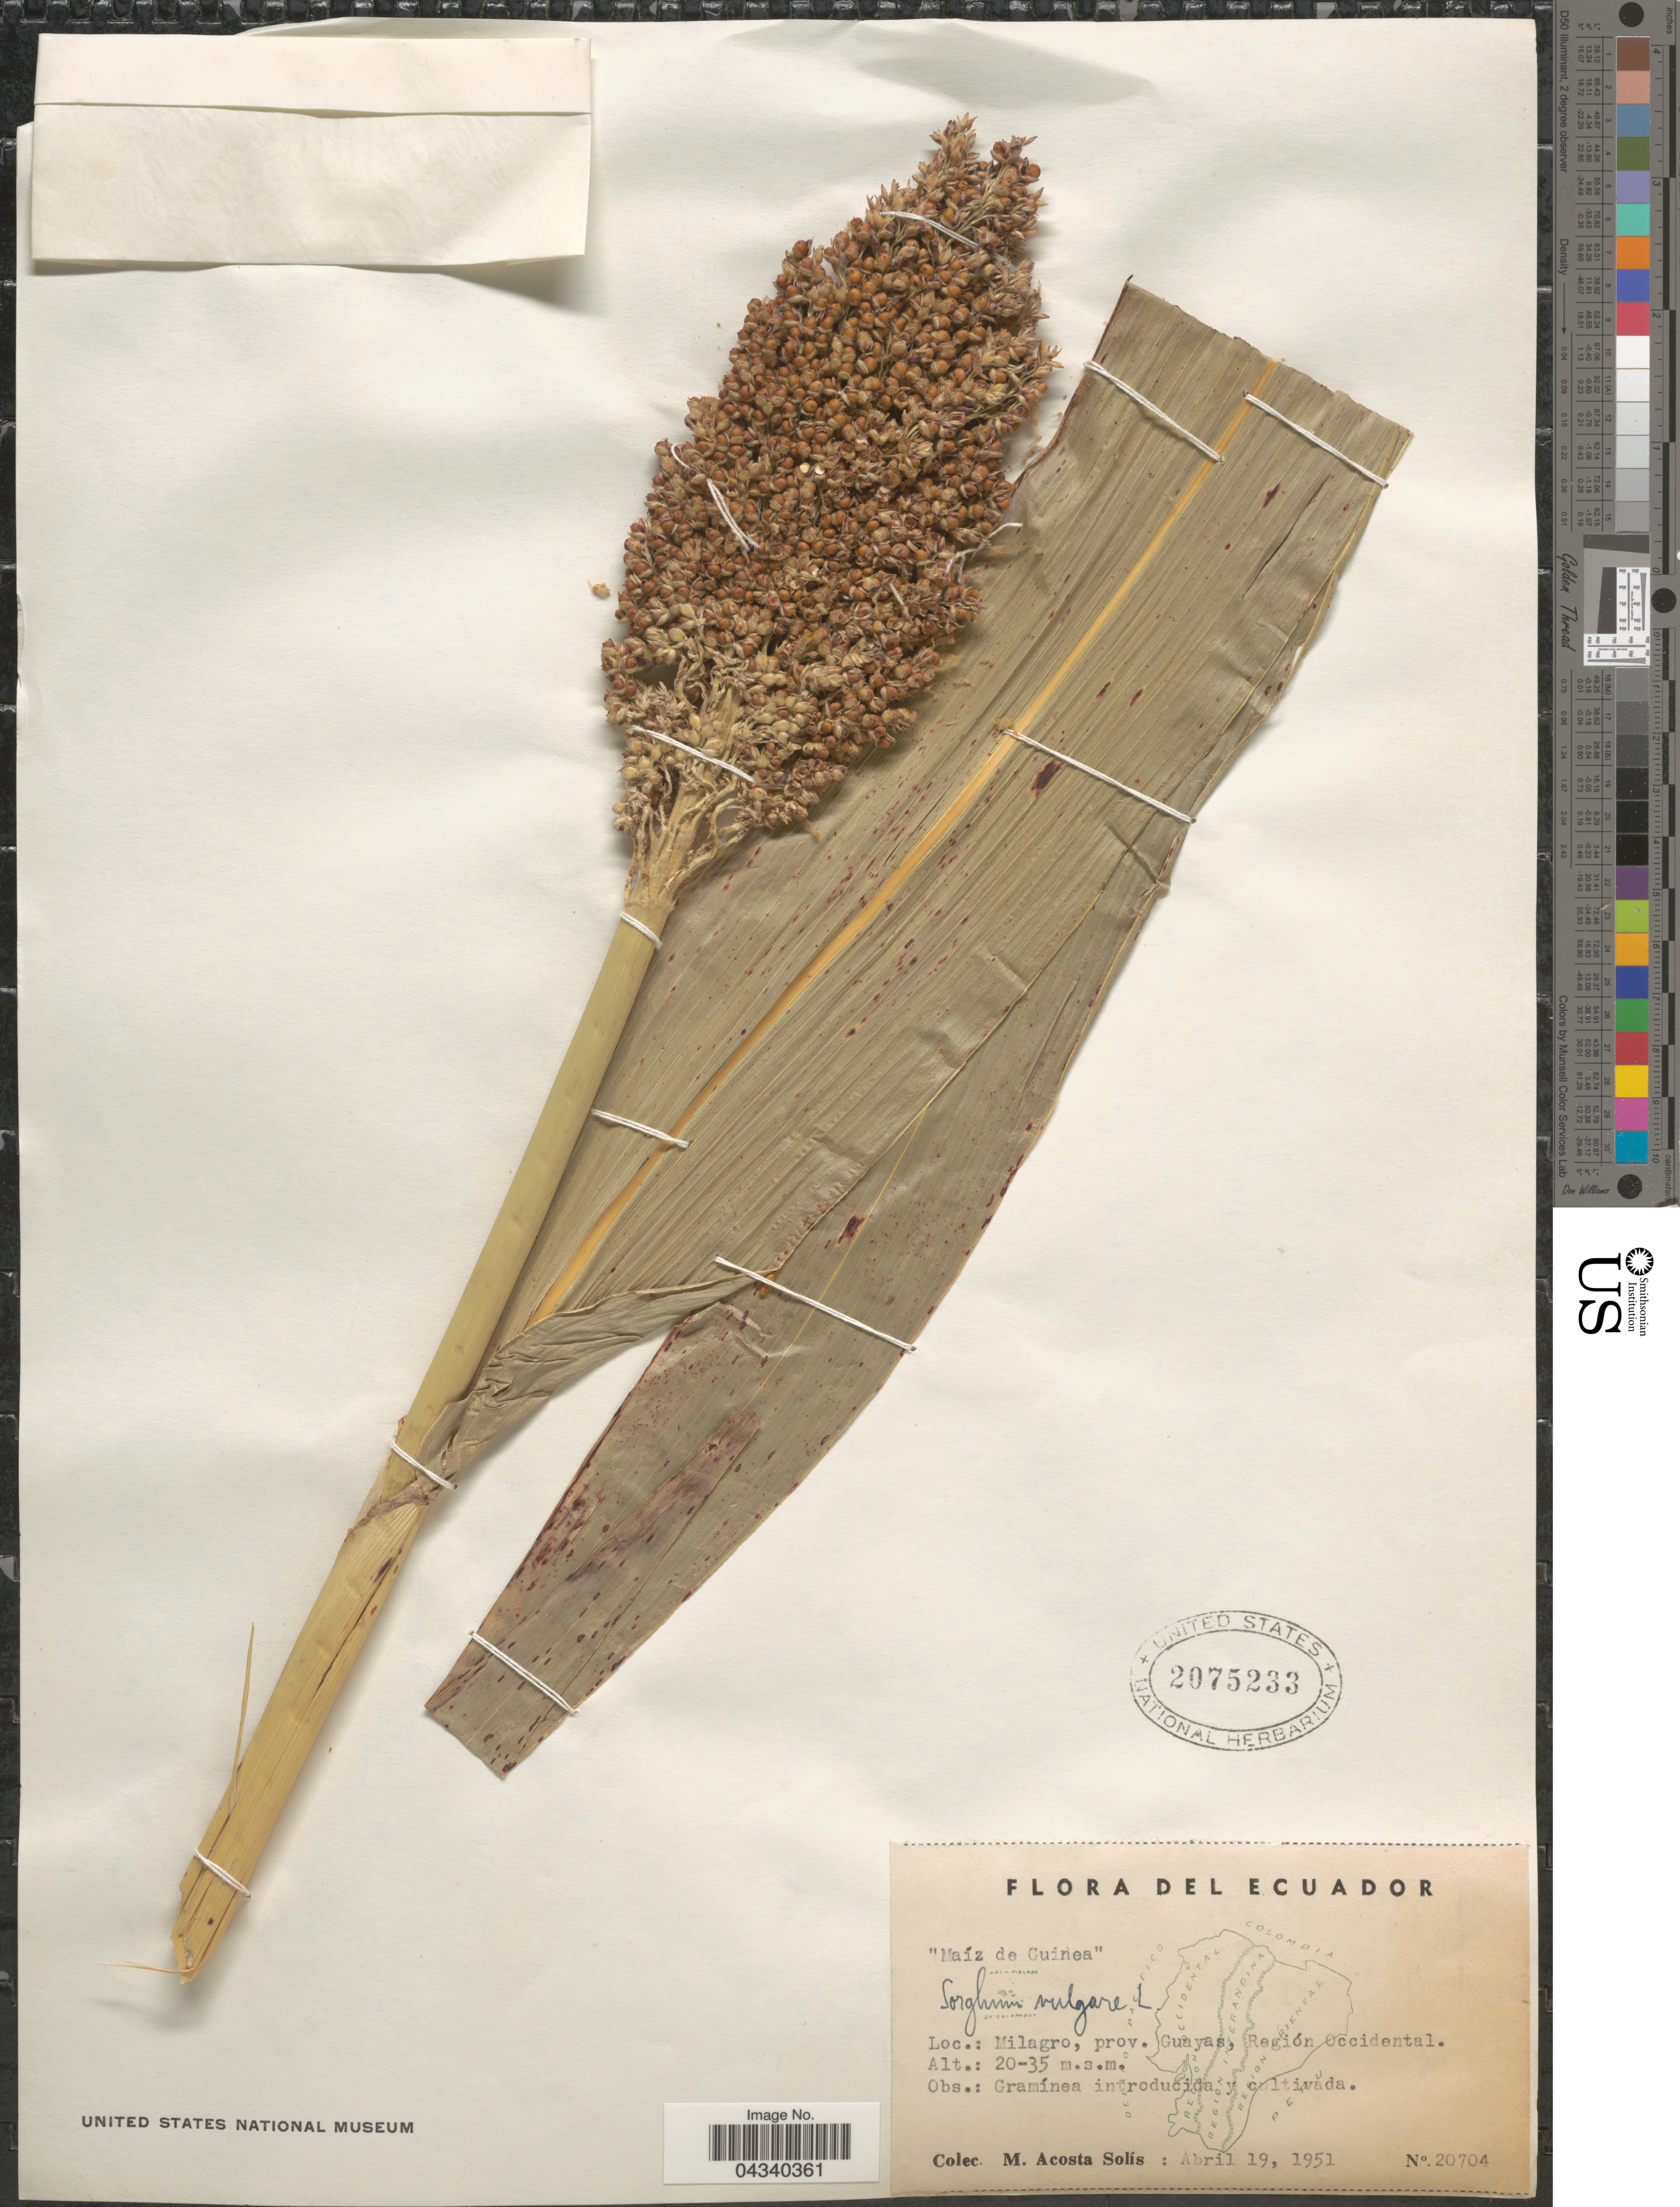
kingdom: Plantae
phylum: Tracheophyta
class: Liliopsida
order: Poales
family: Poaceae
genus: Sorghum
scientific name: Sorghum halepense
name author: (L.) Pers.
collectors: M. Acosta Solis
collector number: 20704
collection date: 1951-04-19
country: Ecuador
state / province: Guayas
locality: Milagro, prov. Guayas, Región Occidental.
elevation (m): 20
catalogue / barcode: US 2075233